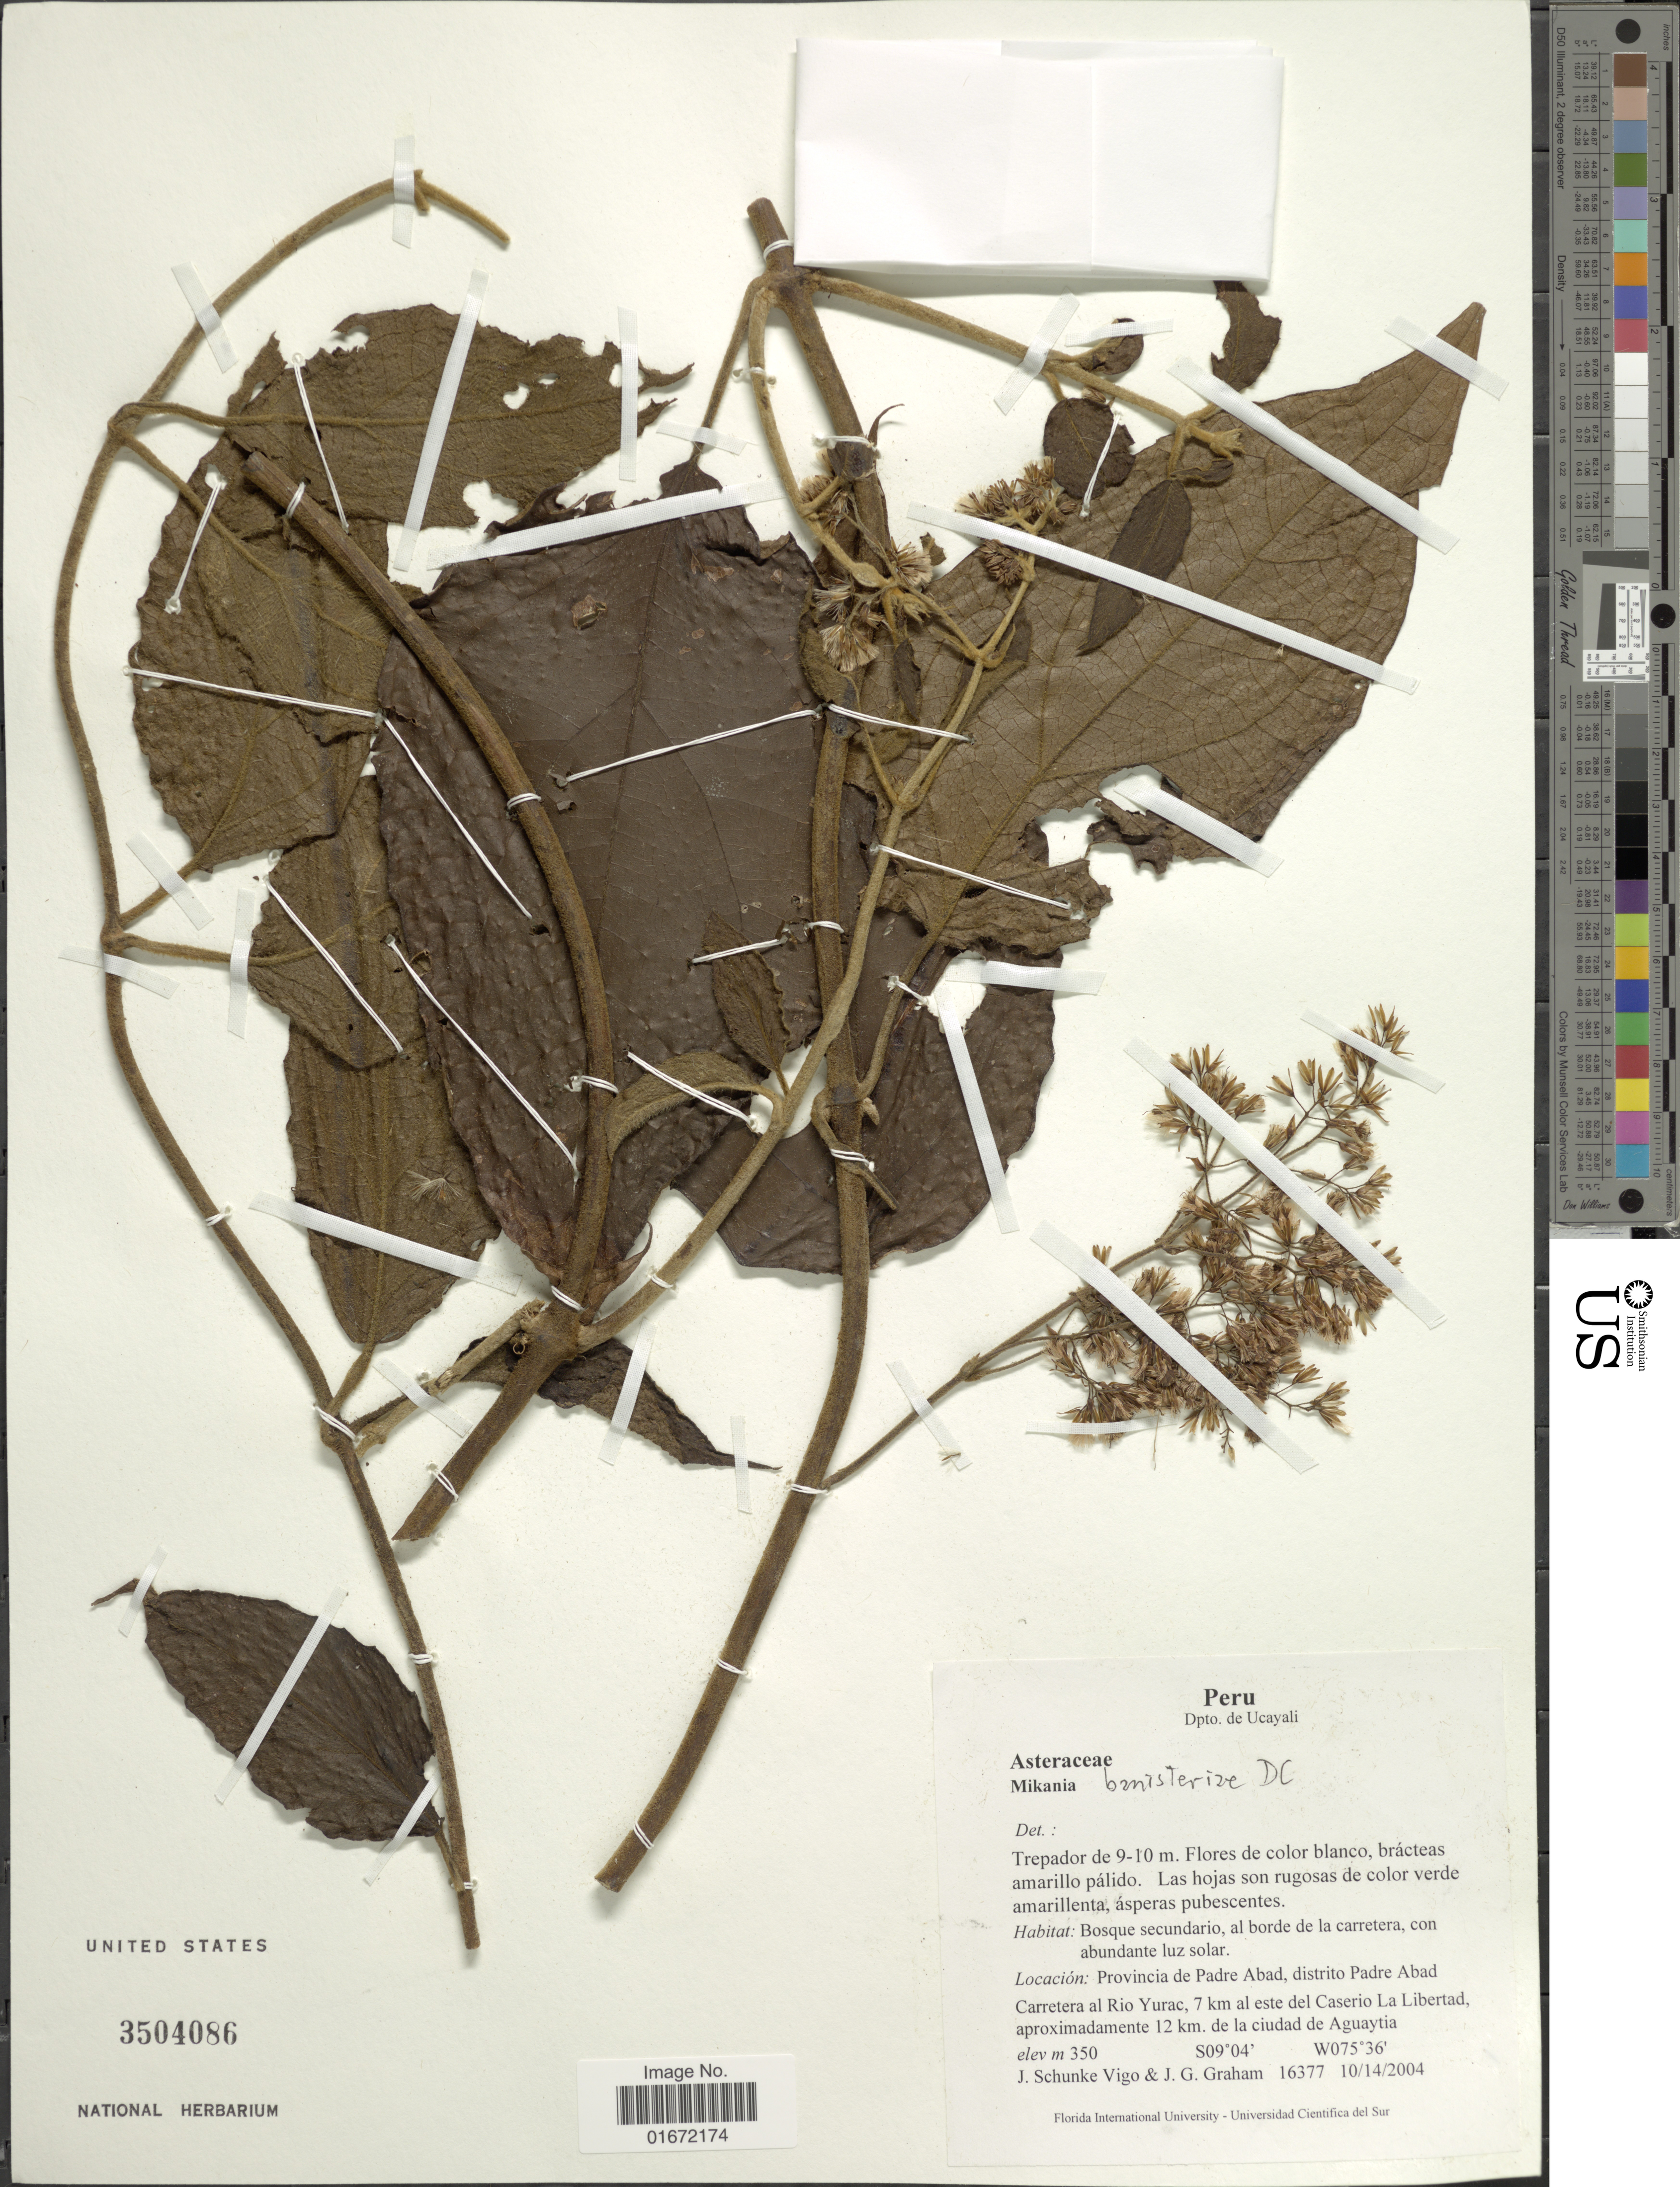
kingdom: Plantae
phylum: Tracheophyta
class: Magnoliopsida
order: Asterales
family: Asteraceae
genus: Mikania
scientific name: Mikania banisteriae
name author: DC.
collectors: J. Schunke Vigo & J. Graham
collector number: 16377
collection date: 2004-10-14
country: Peru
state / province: Ucayali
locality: Dpto. de Ucayali. Provincia de Padre Abad, distrito Padre Abad. Carretera al Rio Yurac, 7 km al este del Caserio La Libertad, aproximadamente 12 km. de la ciudad de Aguaytia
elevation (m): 350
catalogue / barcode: US 3504086